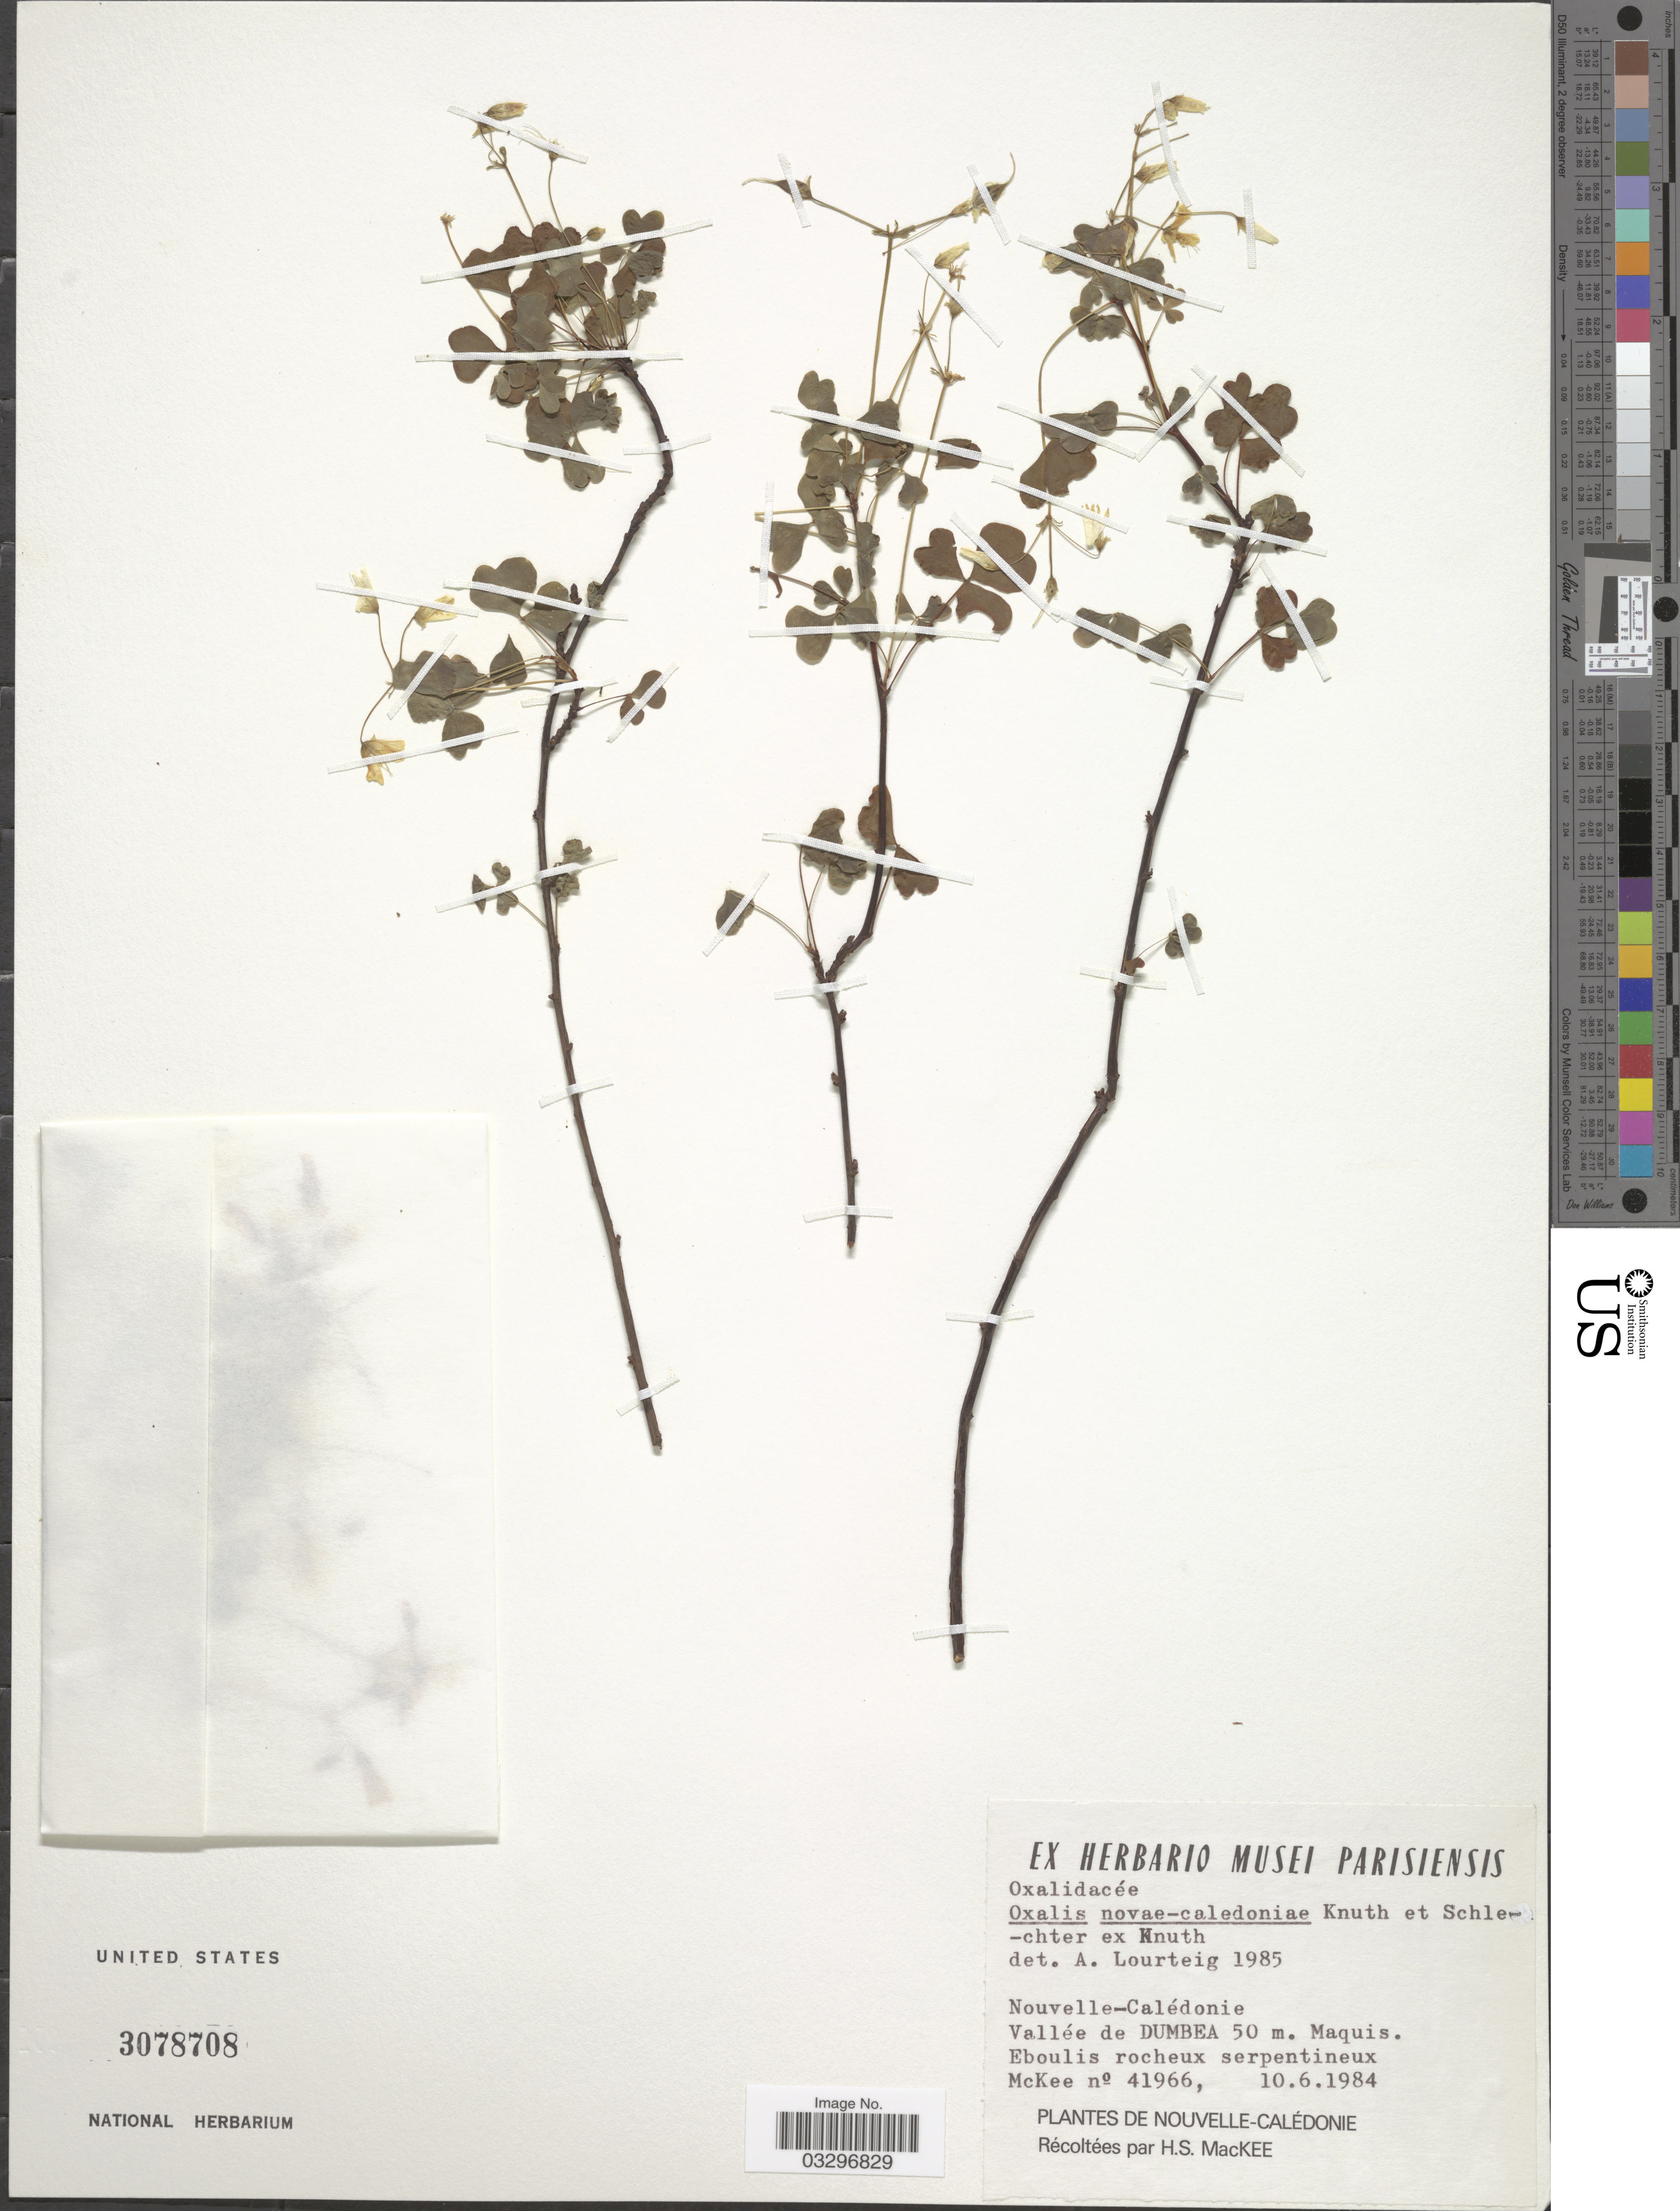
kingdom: Plantae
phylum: Tracheophyta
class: Magnoliopsida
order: Oxalidales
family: Oxalidaceae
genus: Oxalis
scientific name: Oxalis novae-caledoniae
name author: R. Knuth & Schltr.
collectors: H. Mackee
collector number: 41966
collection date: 1984-06-10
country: New Caledonia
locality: Nouvelle-Calédonie. Vallée de Dumbea.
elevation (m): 50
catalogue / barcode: US 3078708